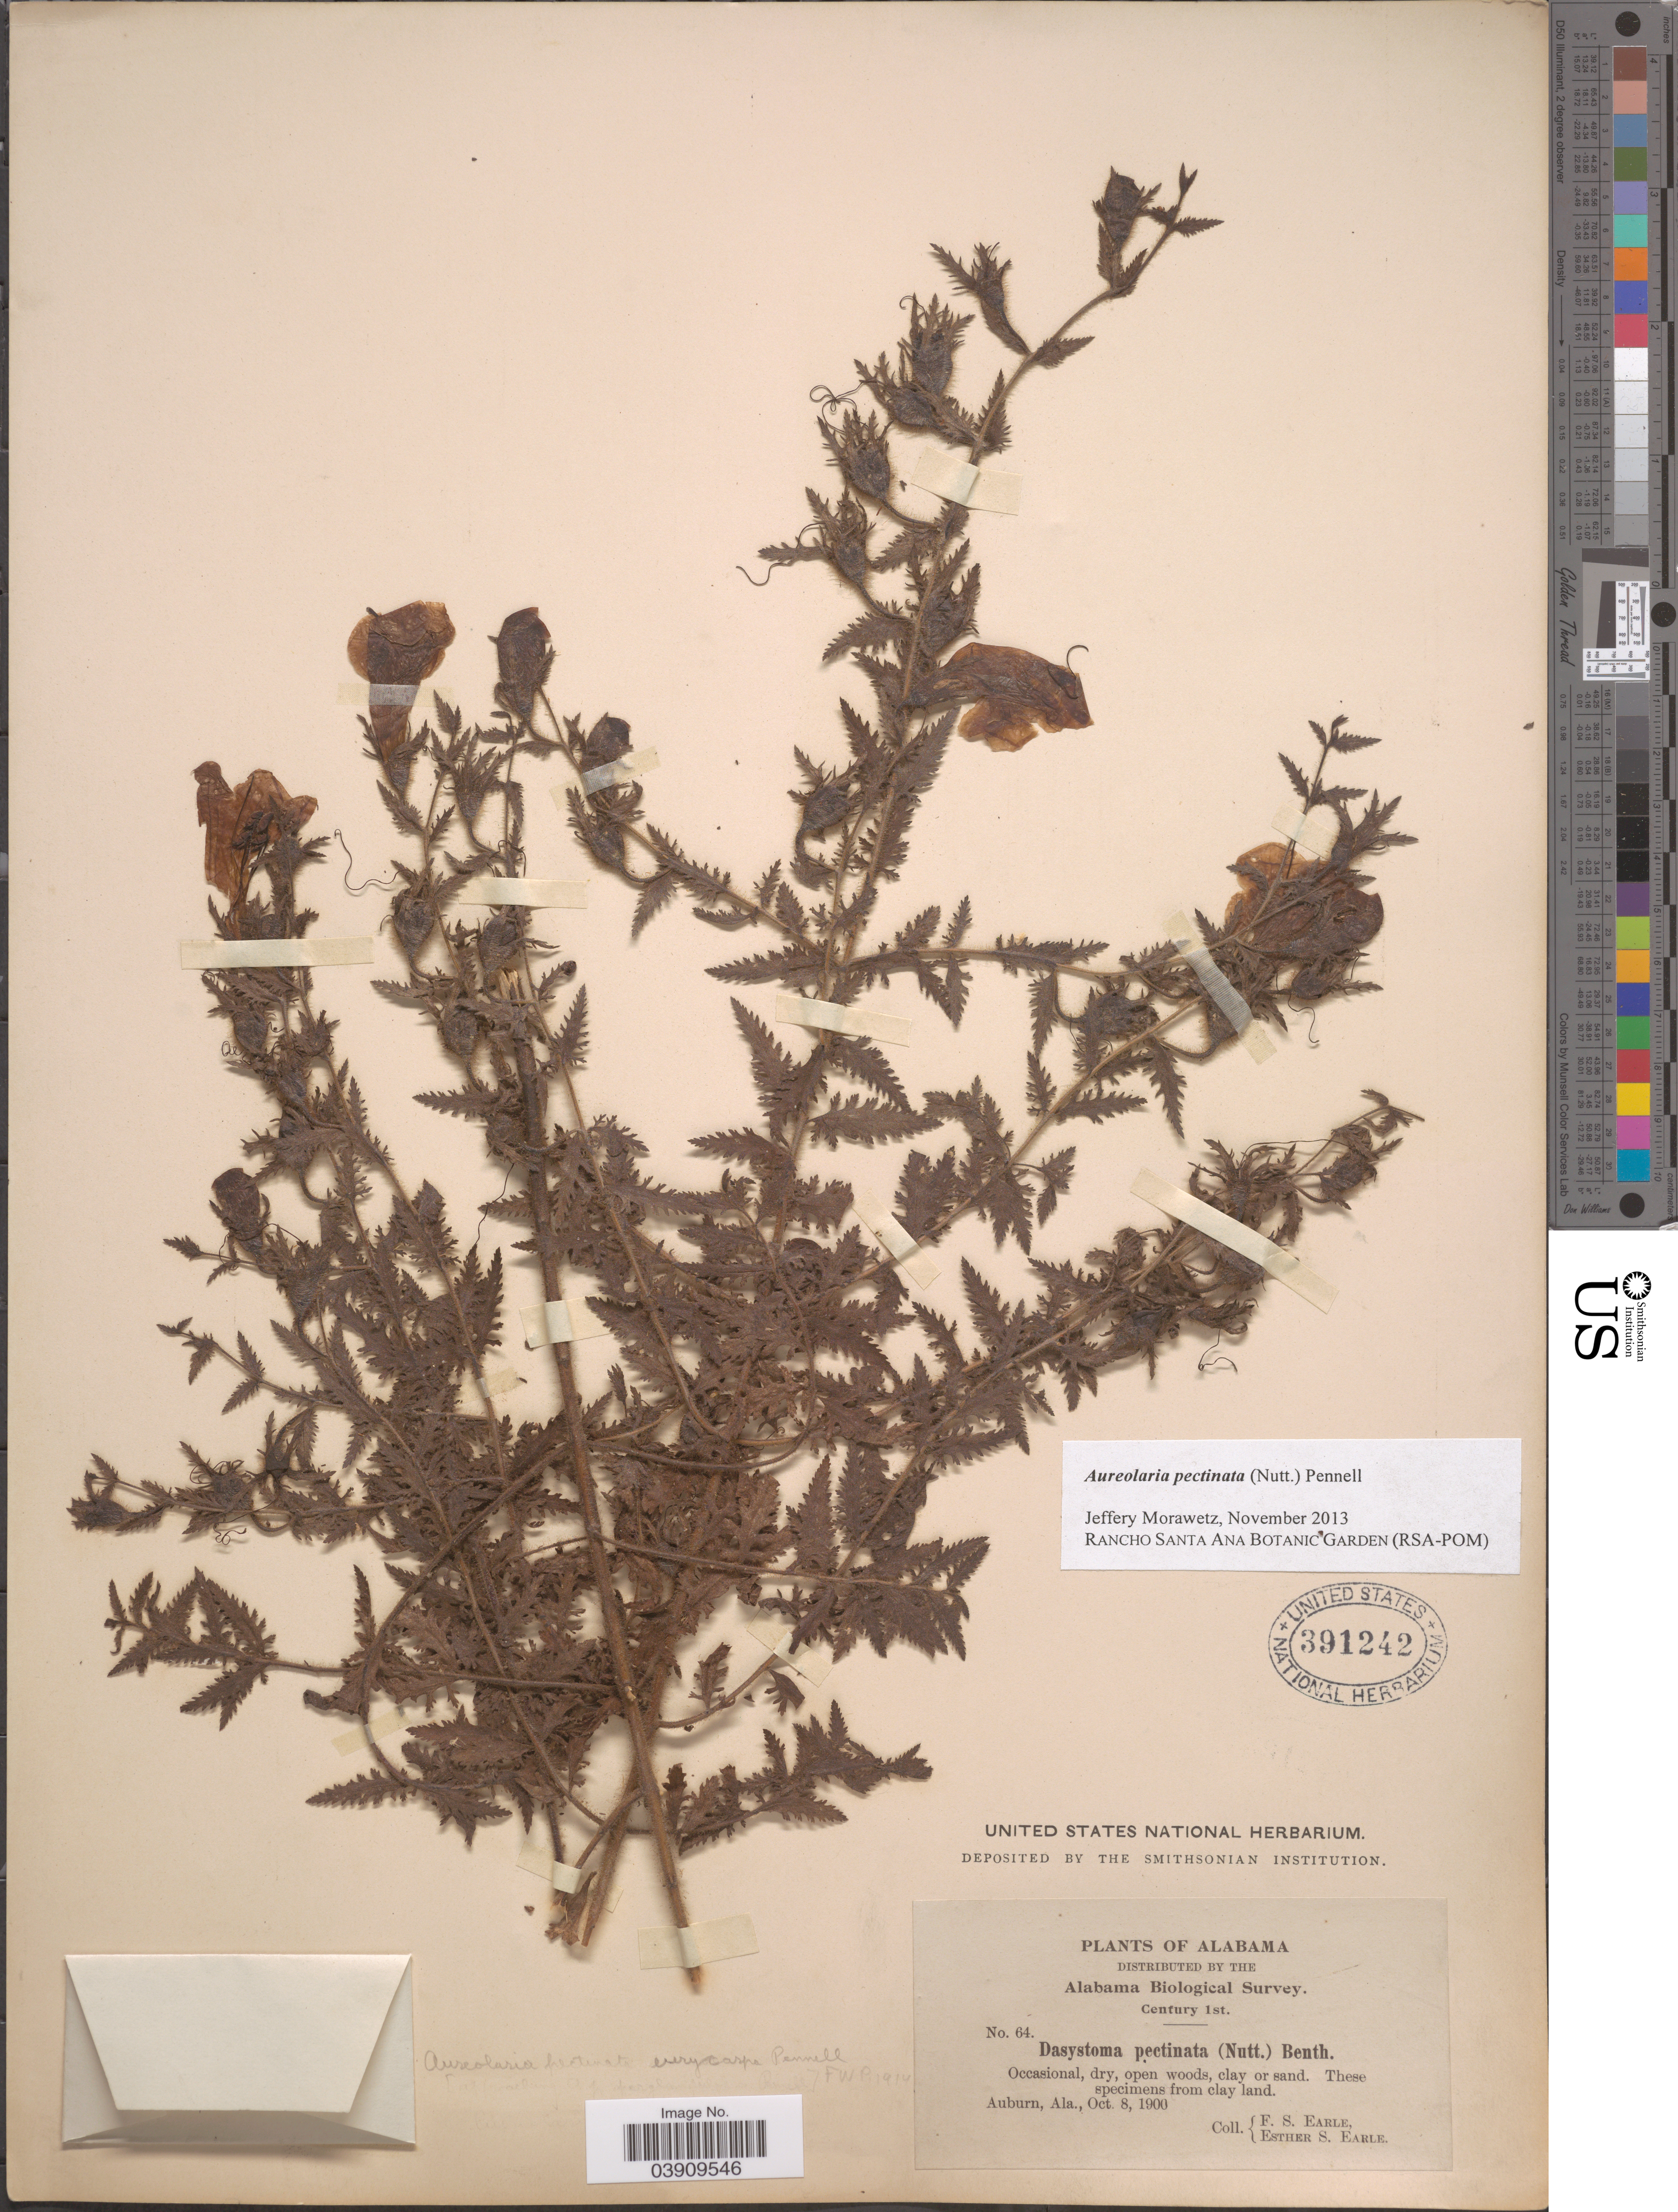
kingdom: Plantae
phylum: Tracheophyta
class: Magnoliopsida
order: Lamiales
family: Orobanchaceae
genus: Aureolaria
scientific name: Aureolaria pectinata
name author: (Nutt.) Pennell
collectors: F. S. Earle & E. S. Earle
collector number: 64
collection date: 1900-10-08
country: United States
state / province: Alabama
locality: Auburn.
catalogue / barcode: US 391242